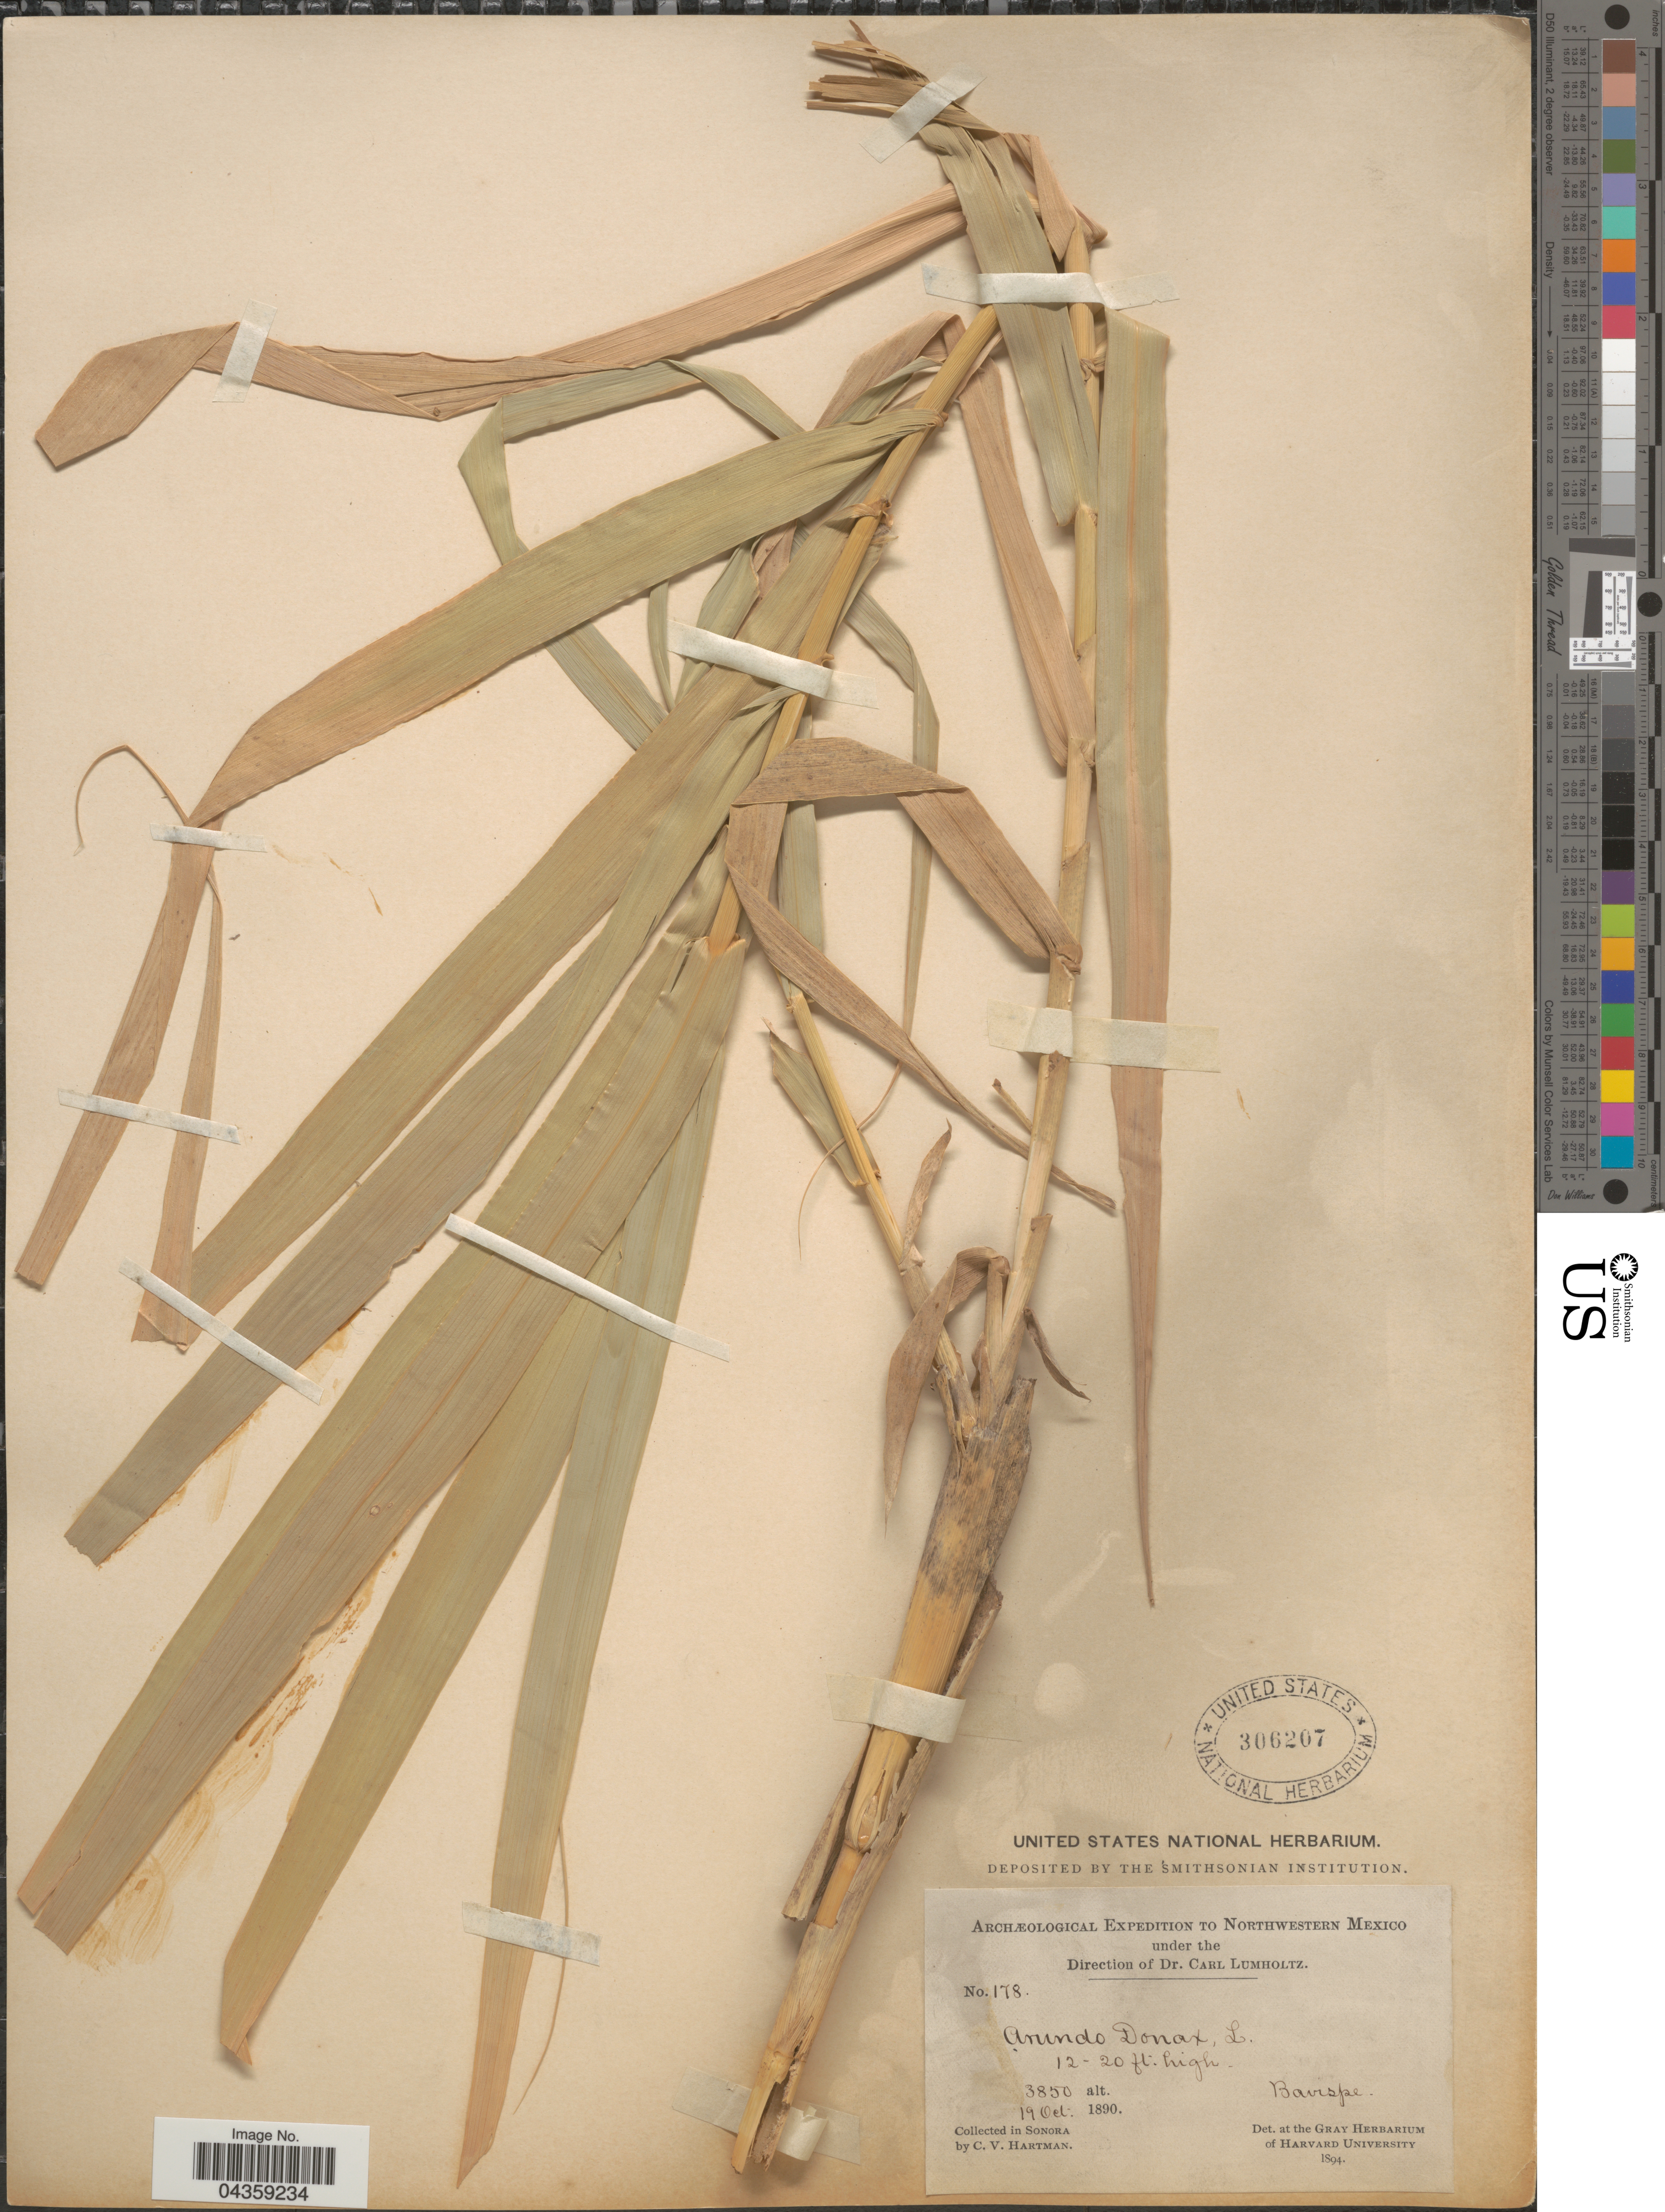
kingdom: Plantae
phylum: Tracheophyta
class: Liliopsida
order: Poales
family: Poaceae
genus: Arundo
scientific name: Arundo donax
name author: L.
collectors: C. V. Hartman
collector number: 178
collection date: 1890-10-19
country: Mexico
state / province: Sonora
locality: Archæological Expedition to Northwestern Mexico. Bavispe.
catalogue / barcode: US 306207